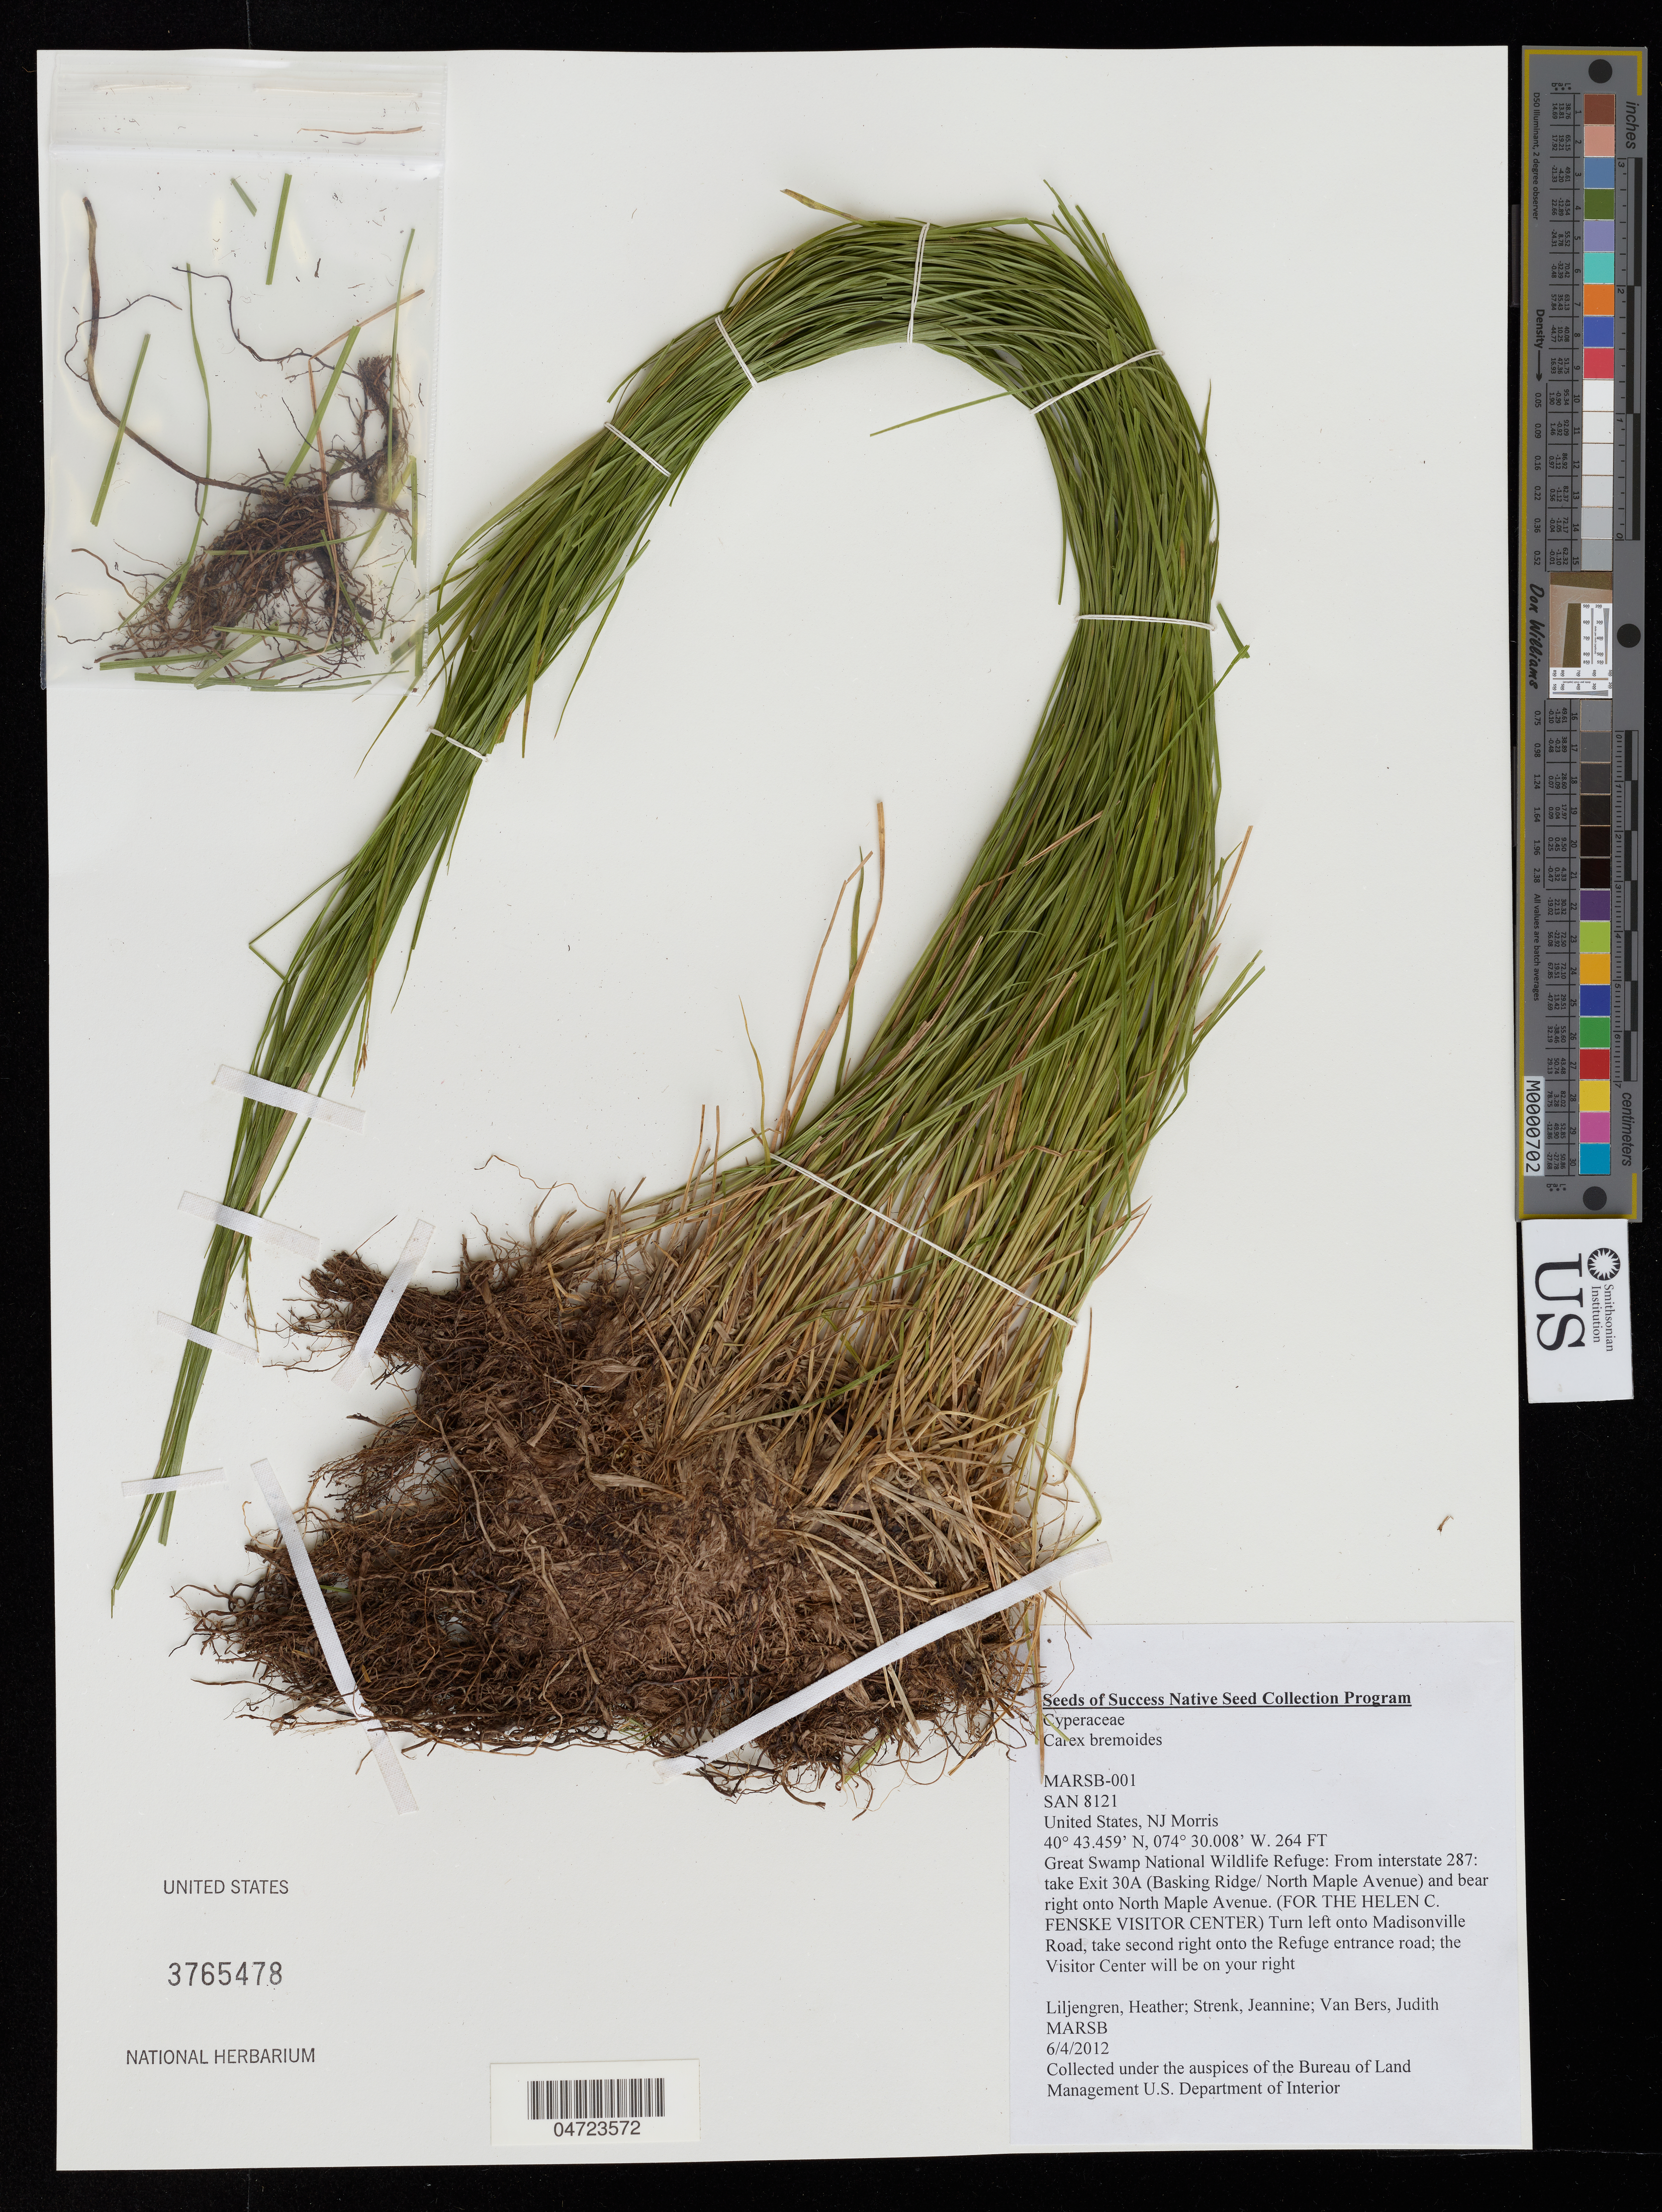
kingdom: Plantae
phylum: Tracheophyta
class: Liliopsida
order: Poales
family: Cyperaceae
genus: Carex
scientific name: Carex bromoides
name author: Willd.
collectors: H. Liljengren, J. Strenk & J. Van Bers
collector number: MARSB-001/SAN8121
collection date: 2012-06-04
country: United States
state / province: New Jersey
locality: Morris. Great Swamp National Wildlife Refuge: From interstate 287: take Exit 30A (Basking Ridge/ North Maple Avenue) and bear right onto North Maple Avenue. (FOR THE HELEN C. FENSKE VISITOR CENTER) Turn left onto Madisonville Road, take second right onto the Refuge entrance road; the Visitor Center will be on your right.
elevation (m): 80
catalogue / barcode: US 3765478